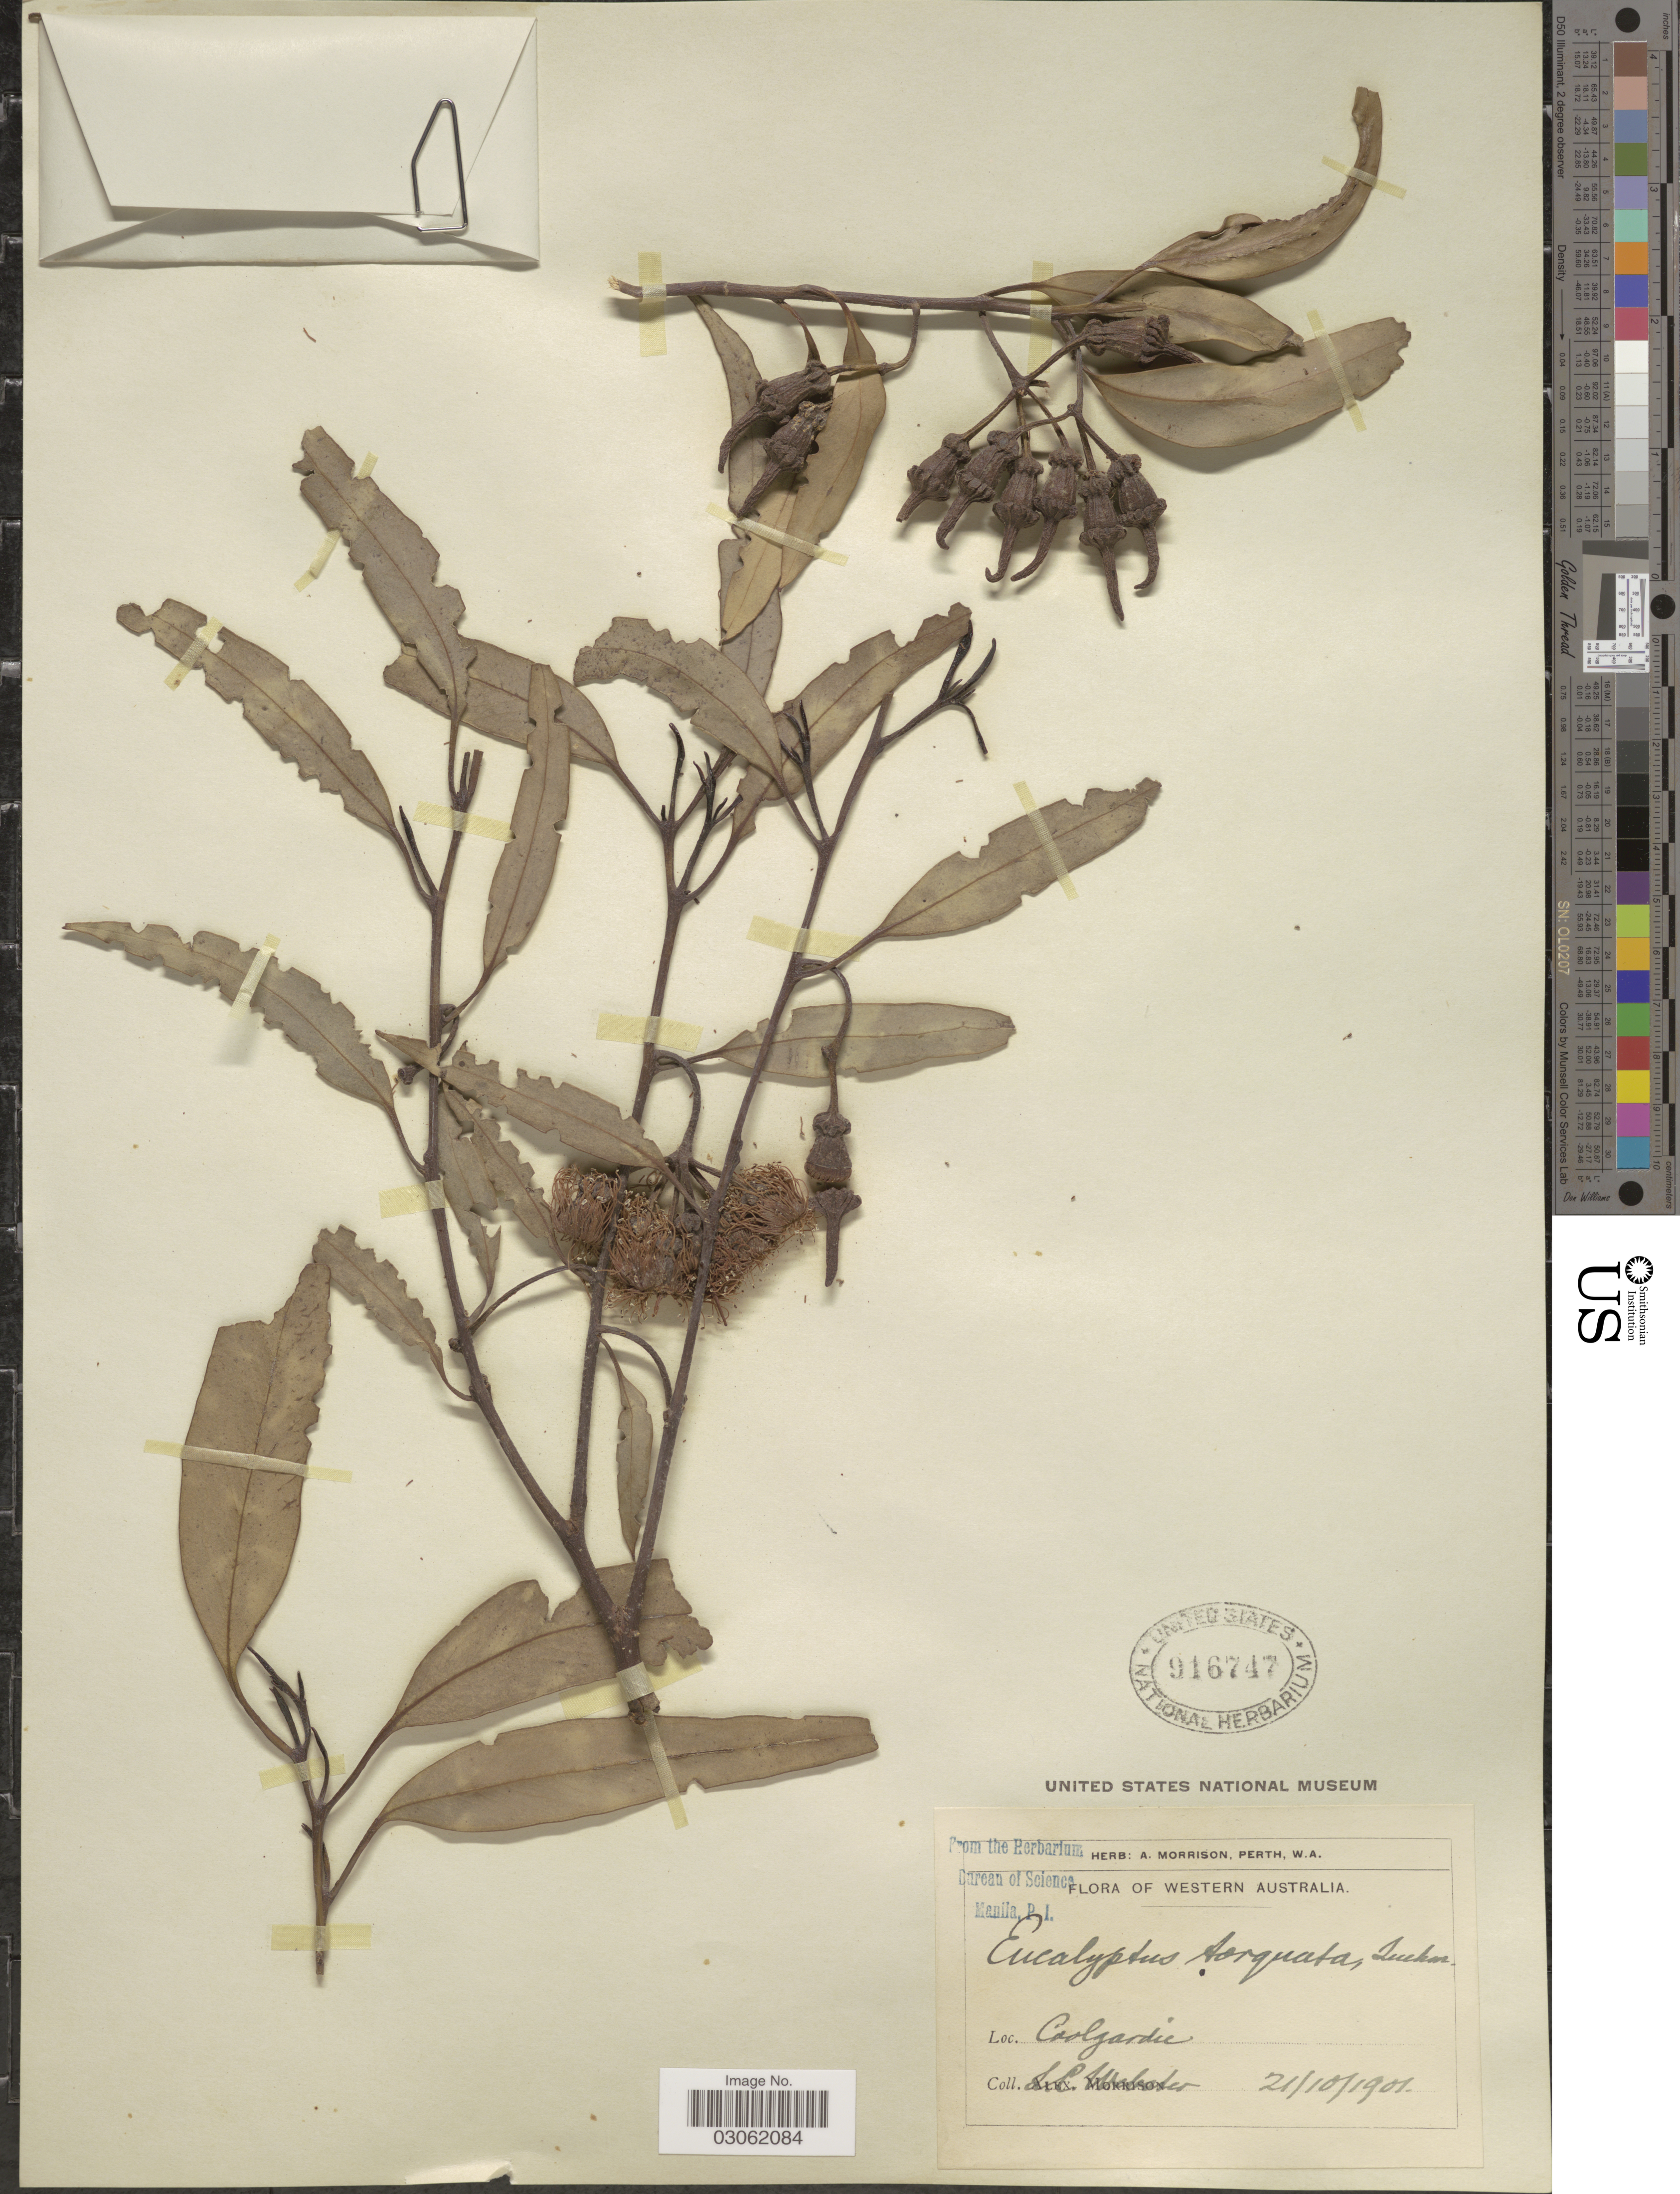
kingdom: Plantae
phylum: Tracheophyta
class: Magnoliopsida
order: Myrtales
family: Myrtaceae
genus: Eucalyptus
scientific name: Eucalyptus torquata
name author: Luehm.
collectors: L. Webster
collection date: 1901-10-21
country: Australia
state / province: Western Australia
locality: Coolgardie.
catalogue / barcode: US 916747